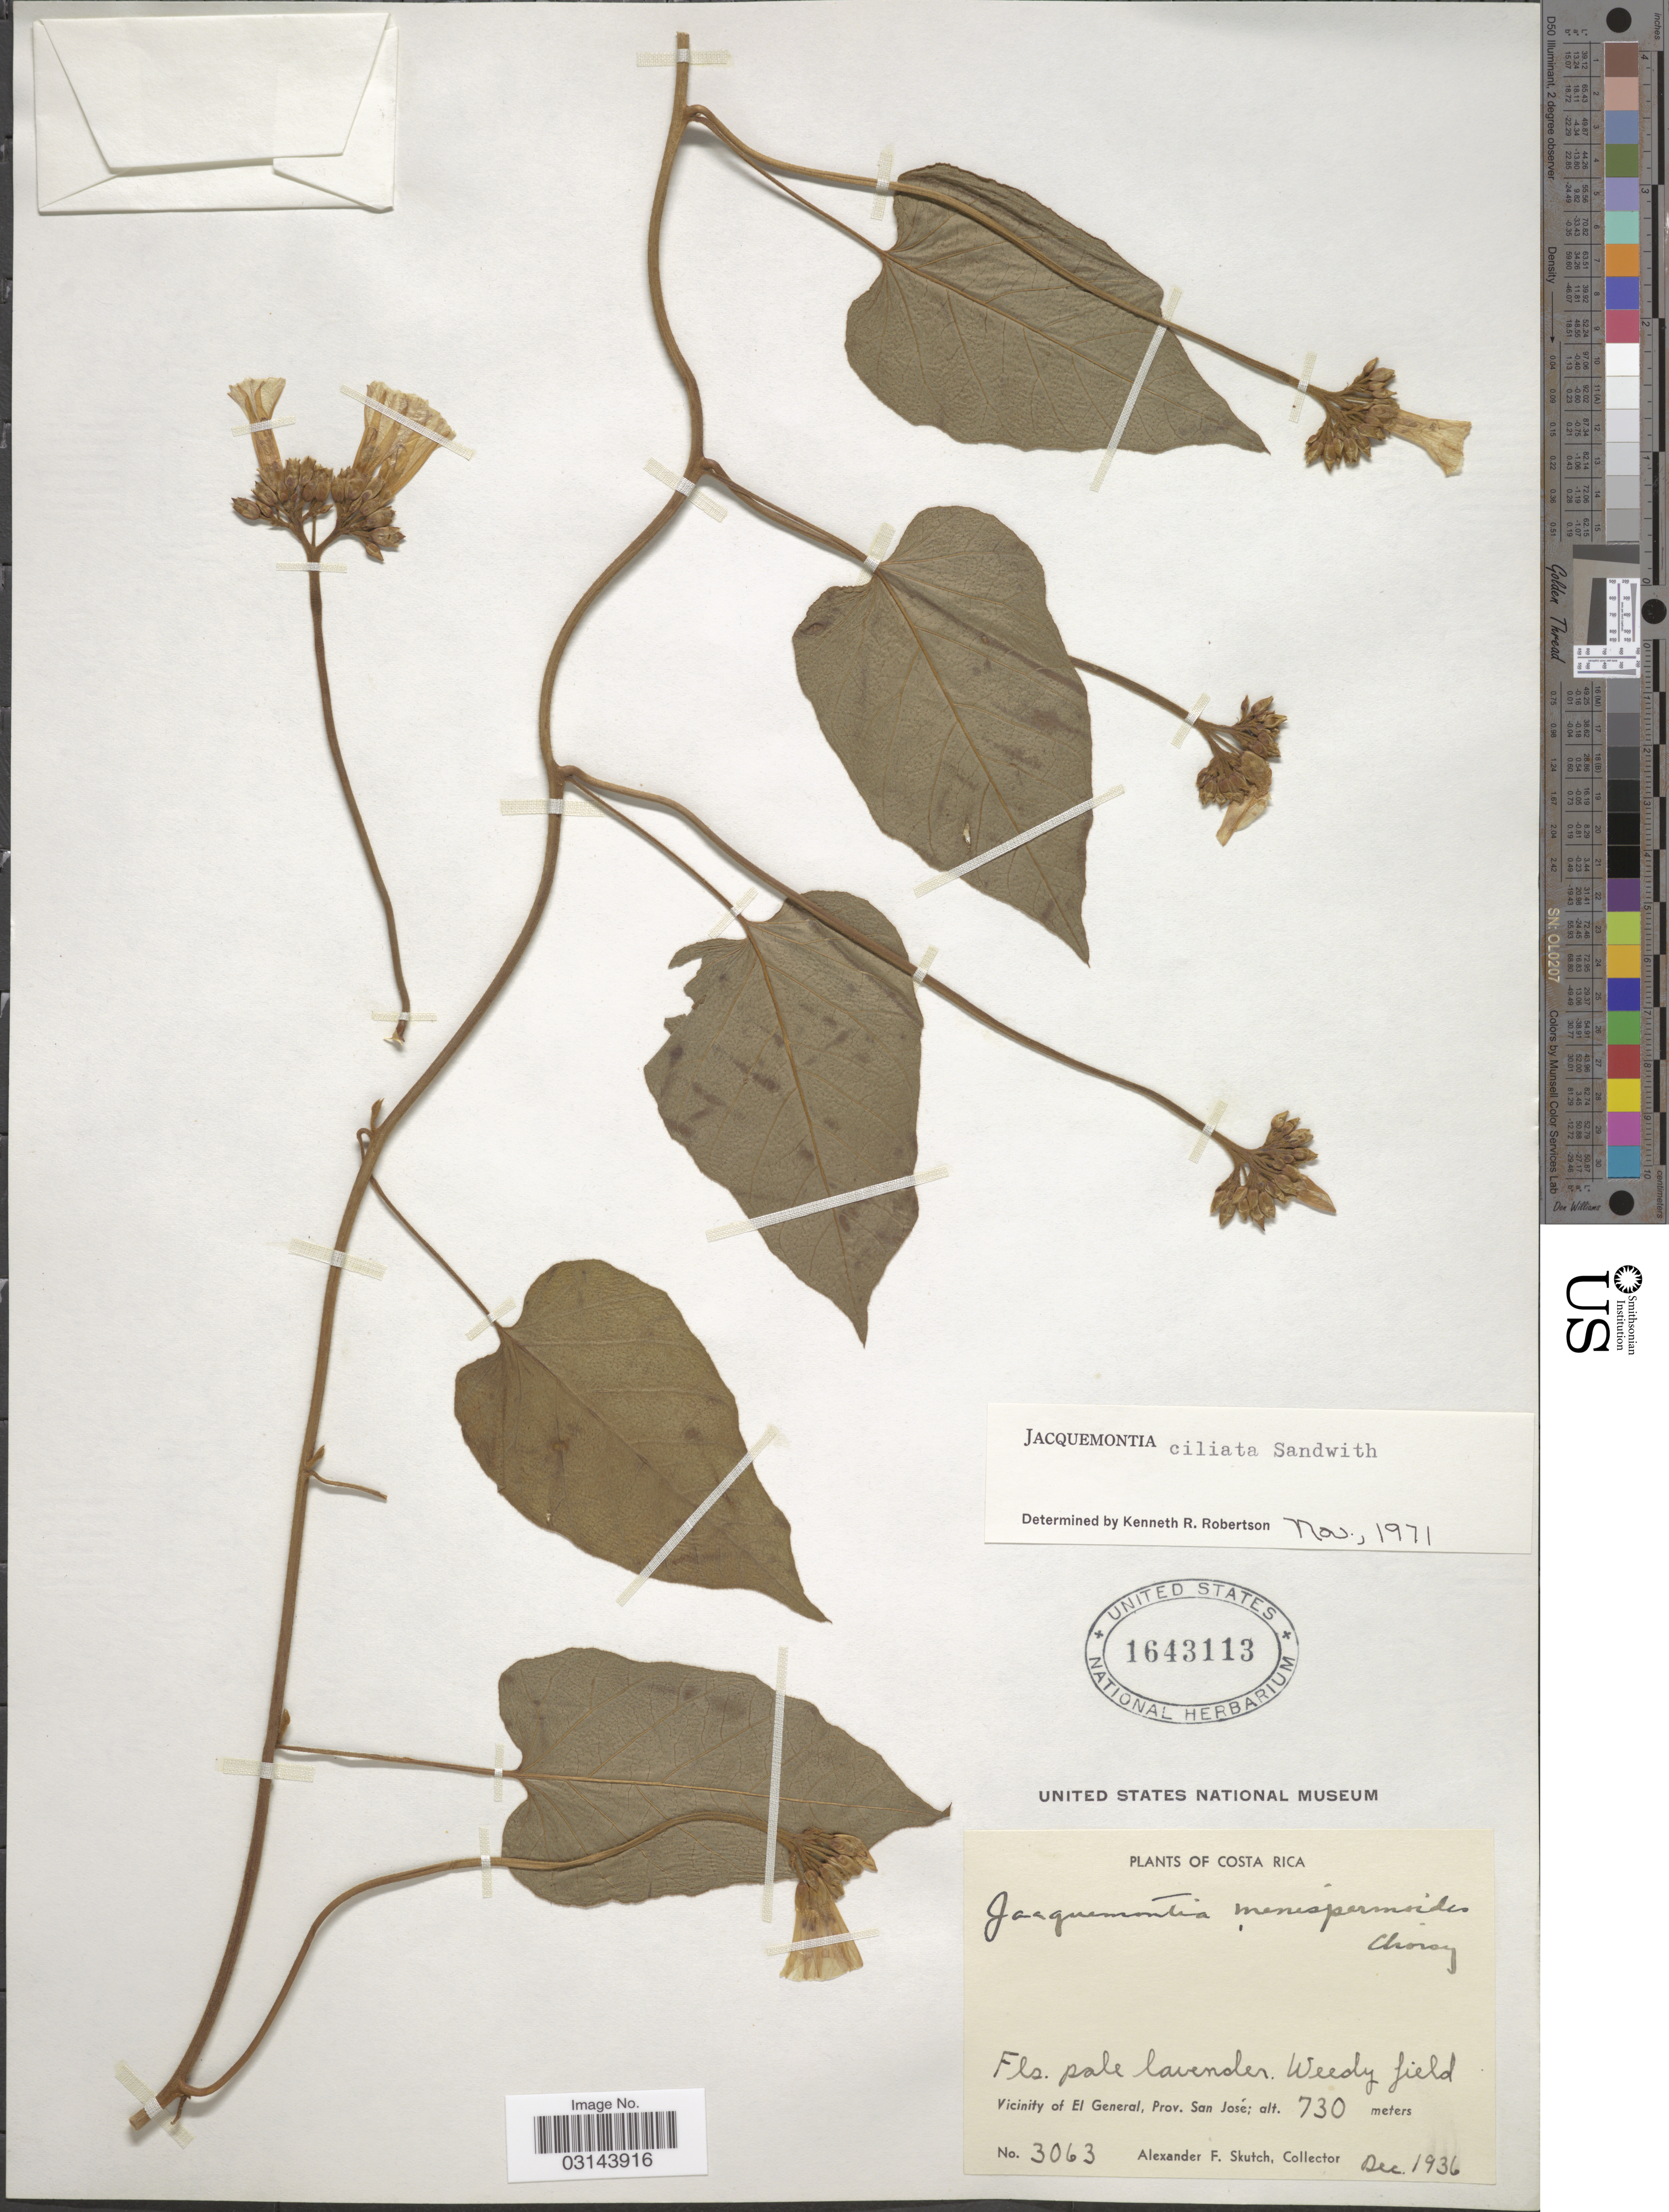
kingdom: Plantae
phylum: Tracheophyta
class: Magnoliopsida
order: Solanales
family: Convolvulaceae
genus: Jacquemontia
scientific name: Jacquemontia ciliata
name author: Sandwith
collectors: A. F. Skutch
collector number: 3063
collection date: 1936-12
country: Costa Rica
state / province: San José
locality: Vicinity of El General, Prov. San José.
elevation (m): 730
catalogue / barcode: US 1643113